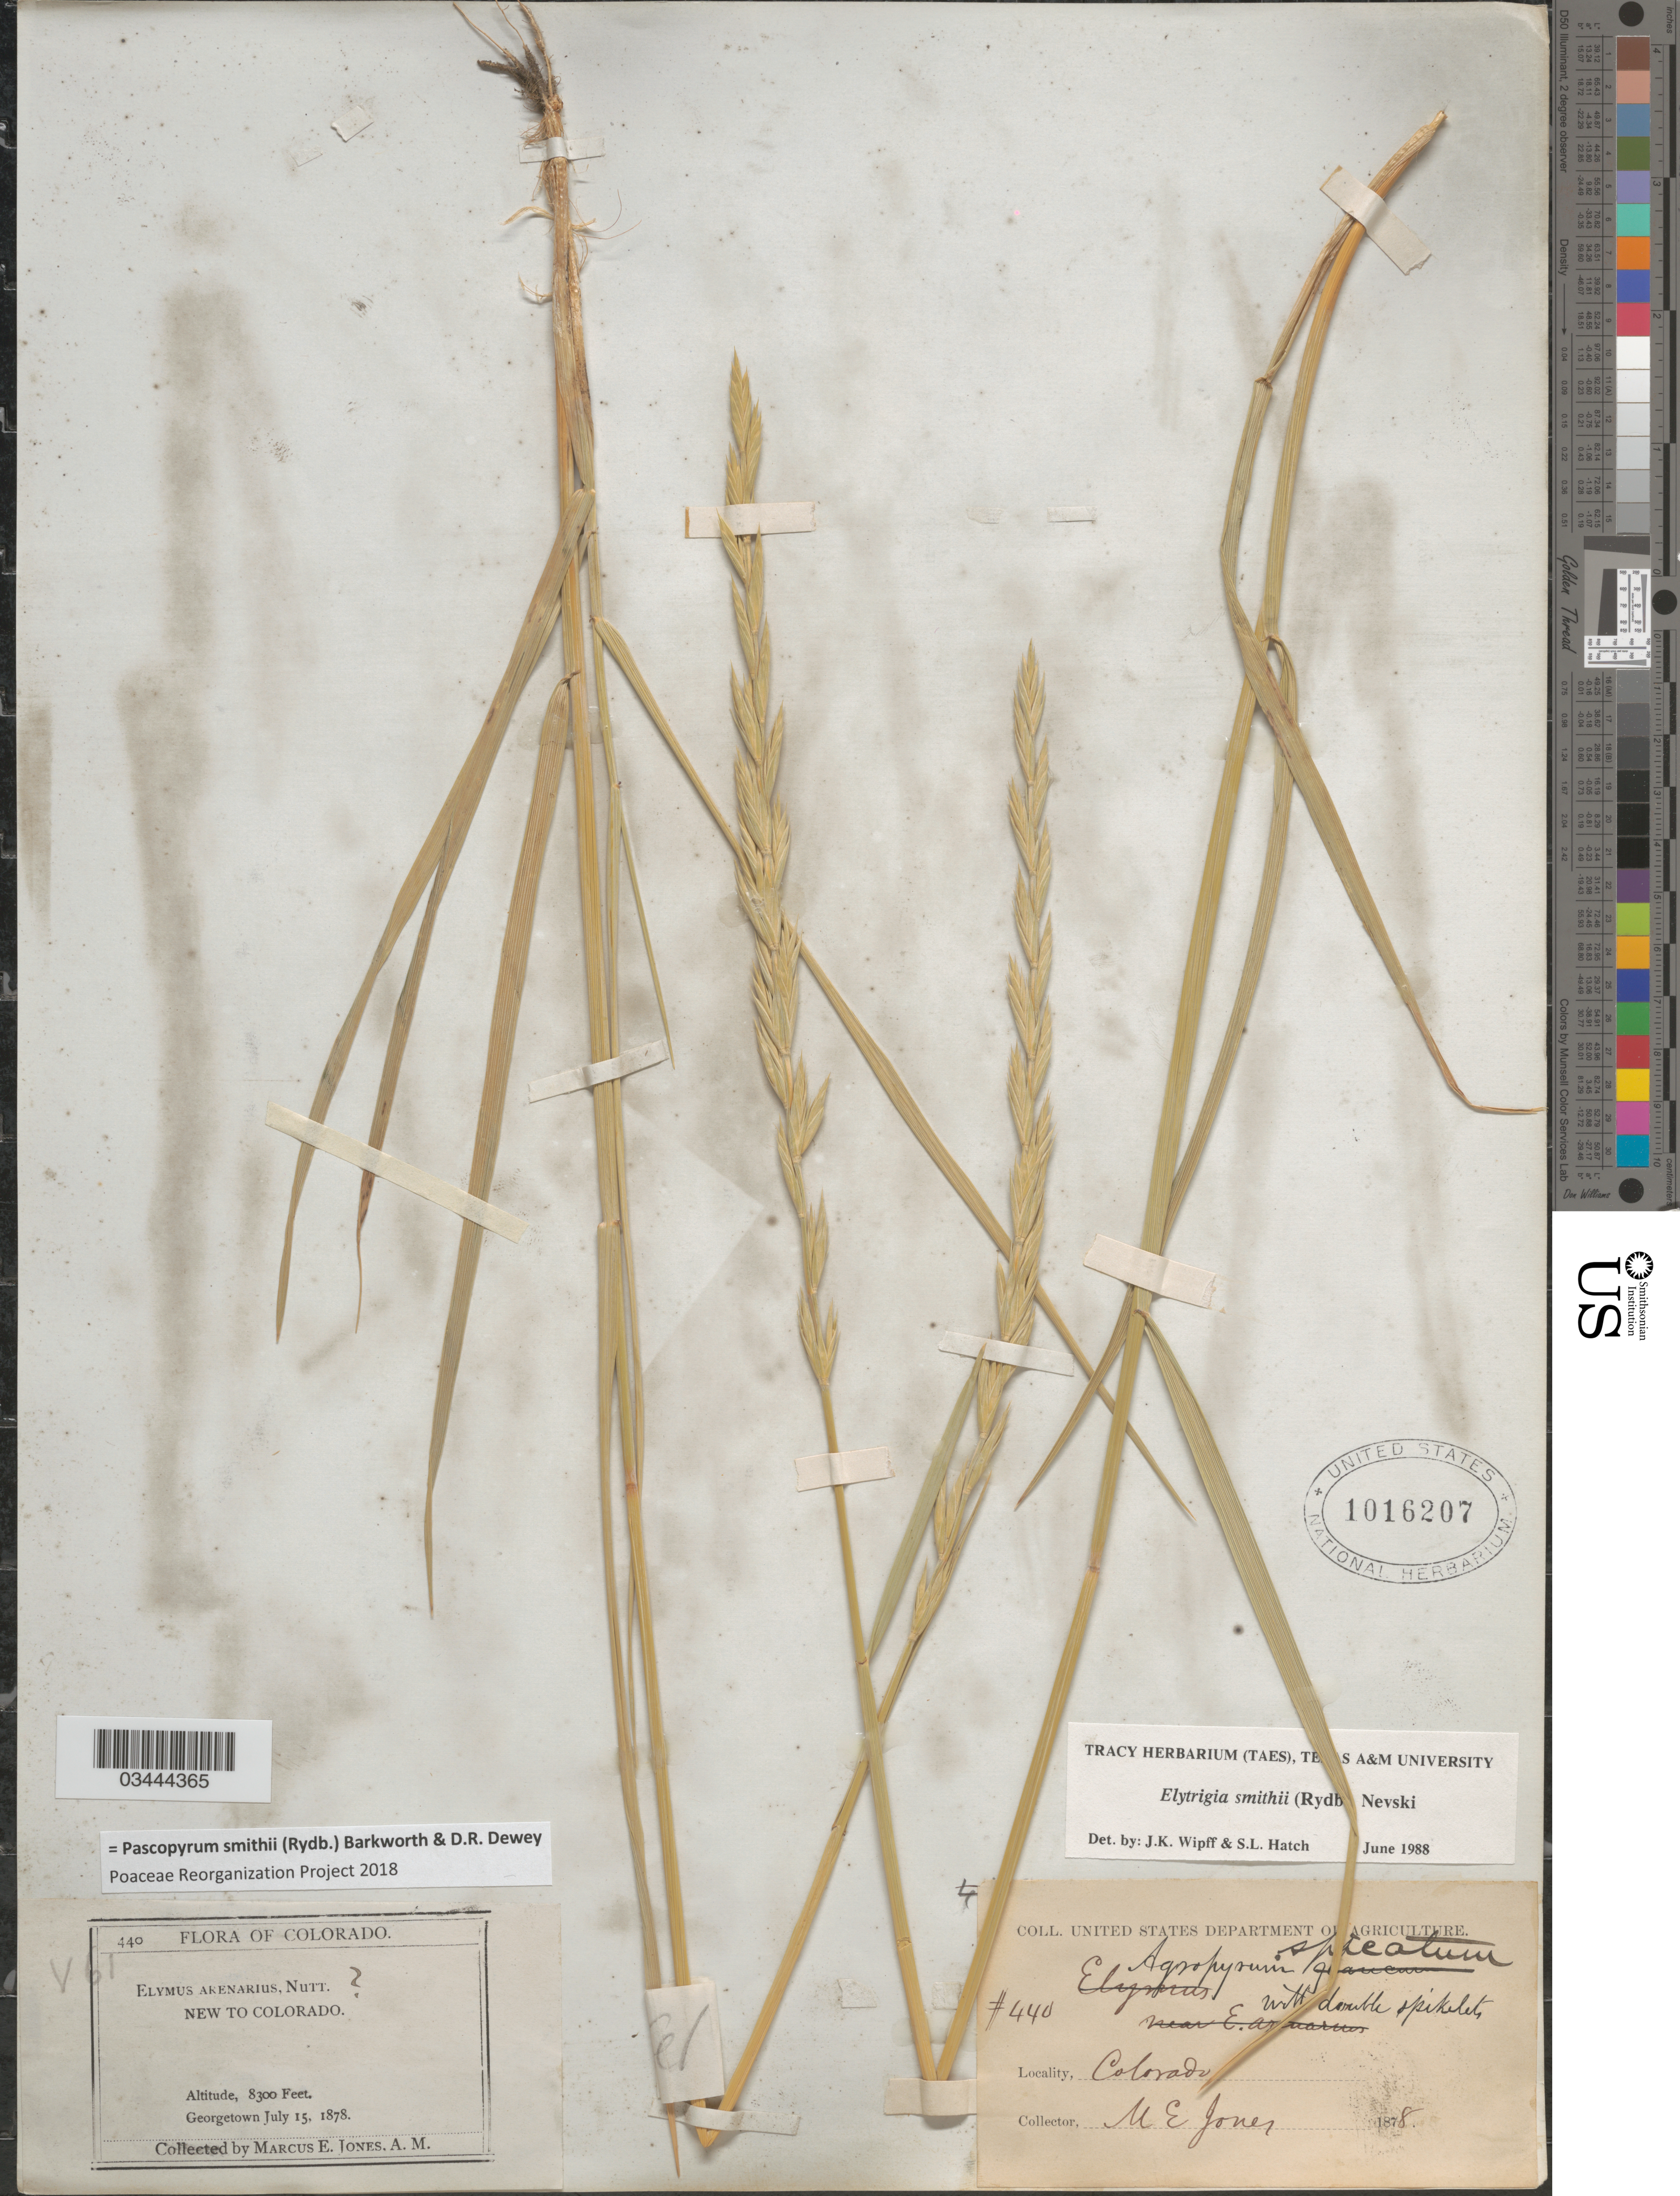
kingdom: Plantae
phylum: Tracheophyta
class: Liliopsida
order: Poales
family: Poaceae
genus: Pascopyrum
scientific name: Pascopyrum smithii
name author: (Rydb.) Barkworth & Dewey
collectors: M. E. Jones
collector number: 440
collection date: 1878-07-15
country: United States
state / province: Colorado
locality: Georgetown.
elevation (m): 2530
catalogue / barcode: US 1016207